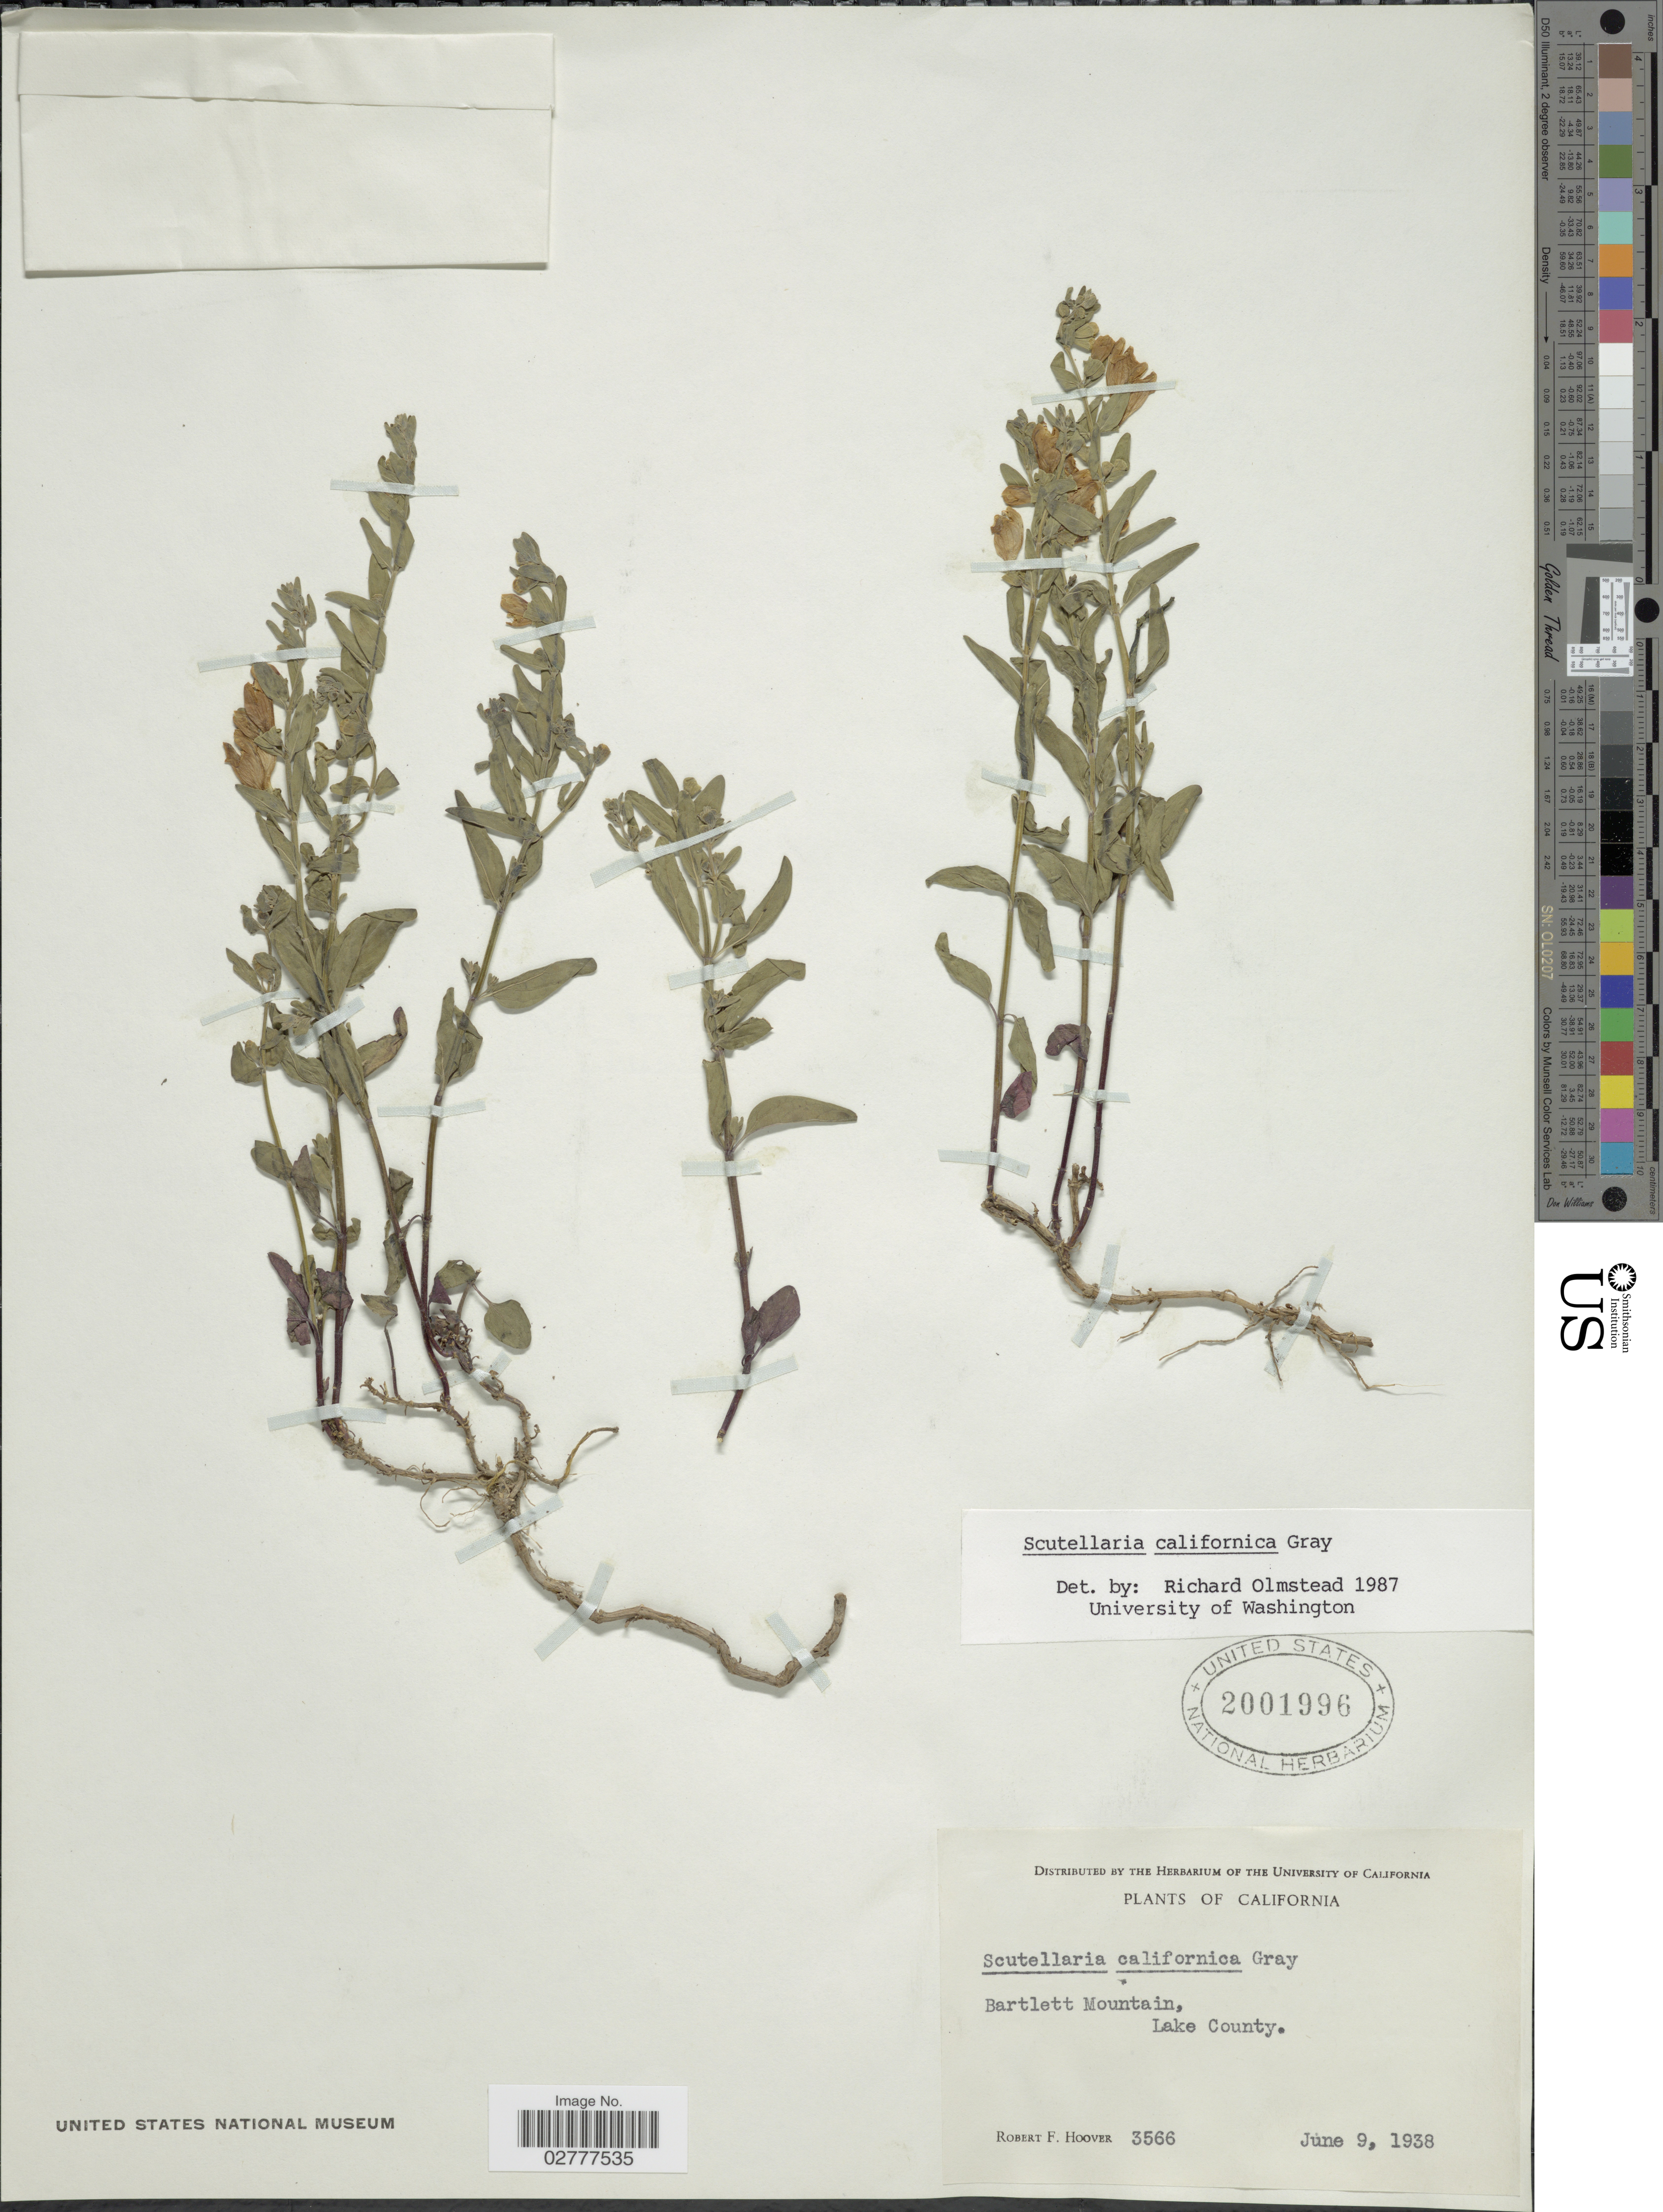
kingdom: Plantae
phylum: Tracheophyta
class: Magnoliopsida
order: Lamiales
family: Lamiaceae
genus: Scutellaria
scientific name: Scutellaria californica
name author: A. Gray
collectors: R. F. Hoover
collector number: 3566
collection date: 1938-06-09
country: United States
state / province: California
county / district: Lake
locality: Bartlett Mountain, Lake County.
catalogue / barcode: US 2001996